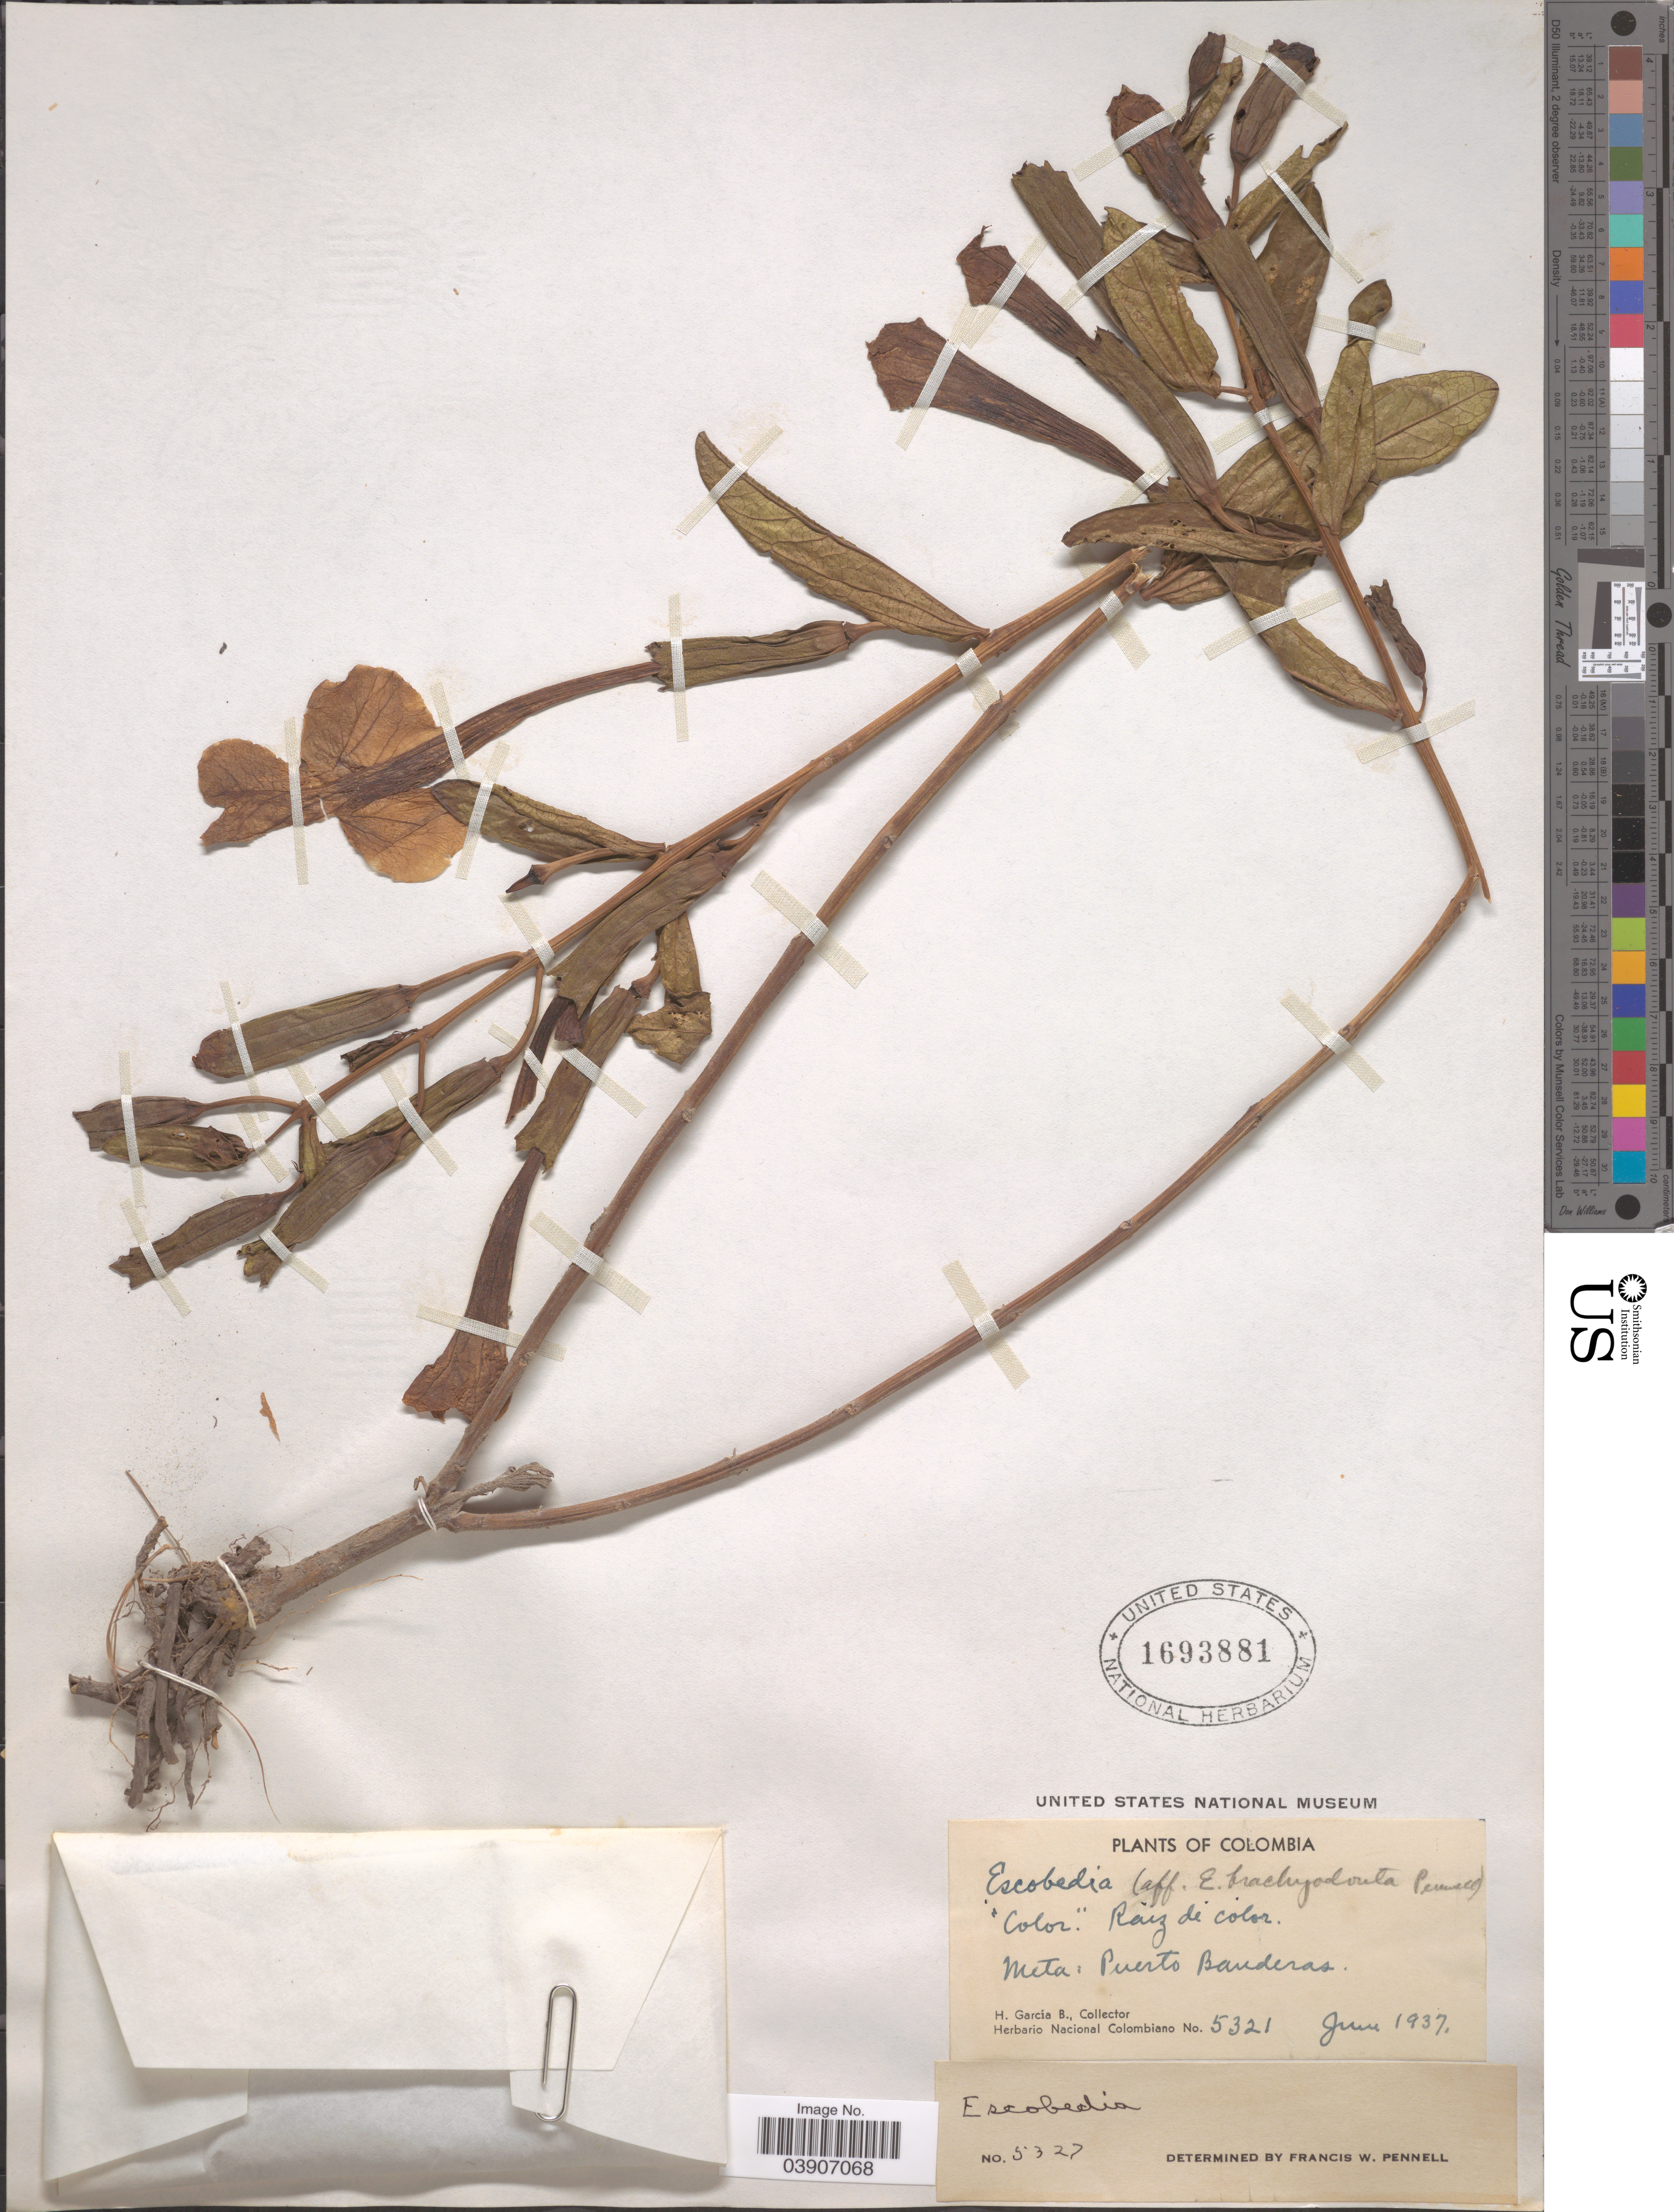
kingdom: Plantae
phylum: Tracheophyta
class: Magnoliopsida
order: Lamiales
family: Orobanchaceae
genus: Escobedia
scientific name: Escobedia sp.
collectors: H. García B.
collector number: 5321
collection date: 1937-06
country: Colombia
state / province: Meta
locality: Puerto Banderas.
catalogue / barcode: US 1693881